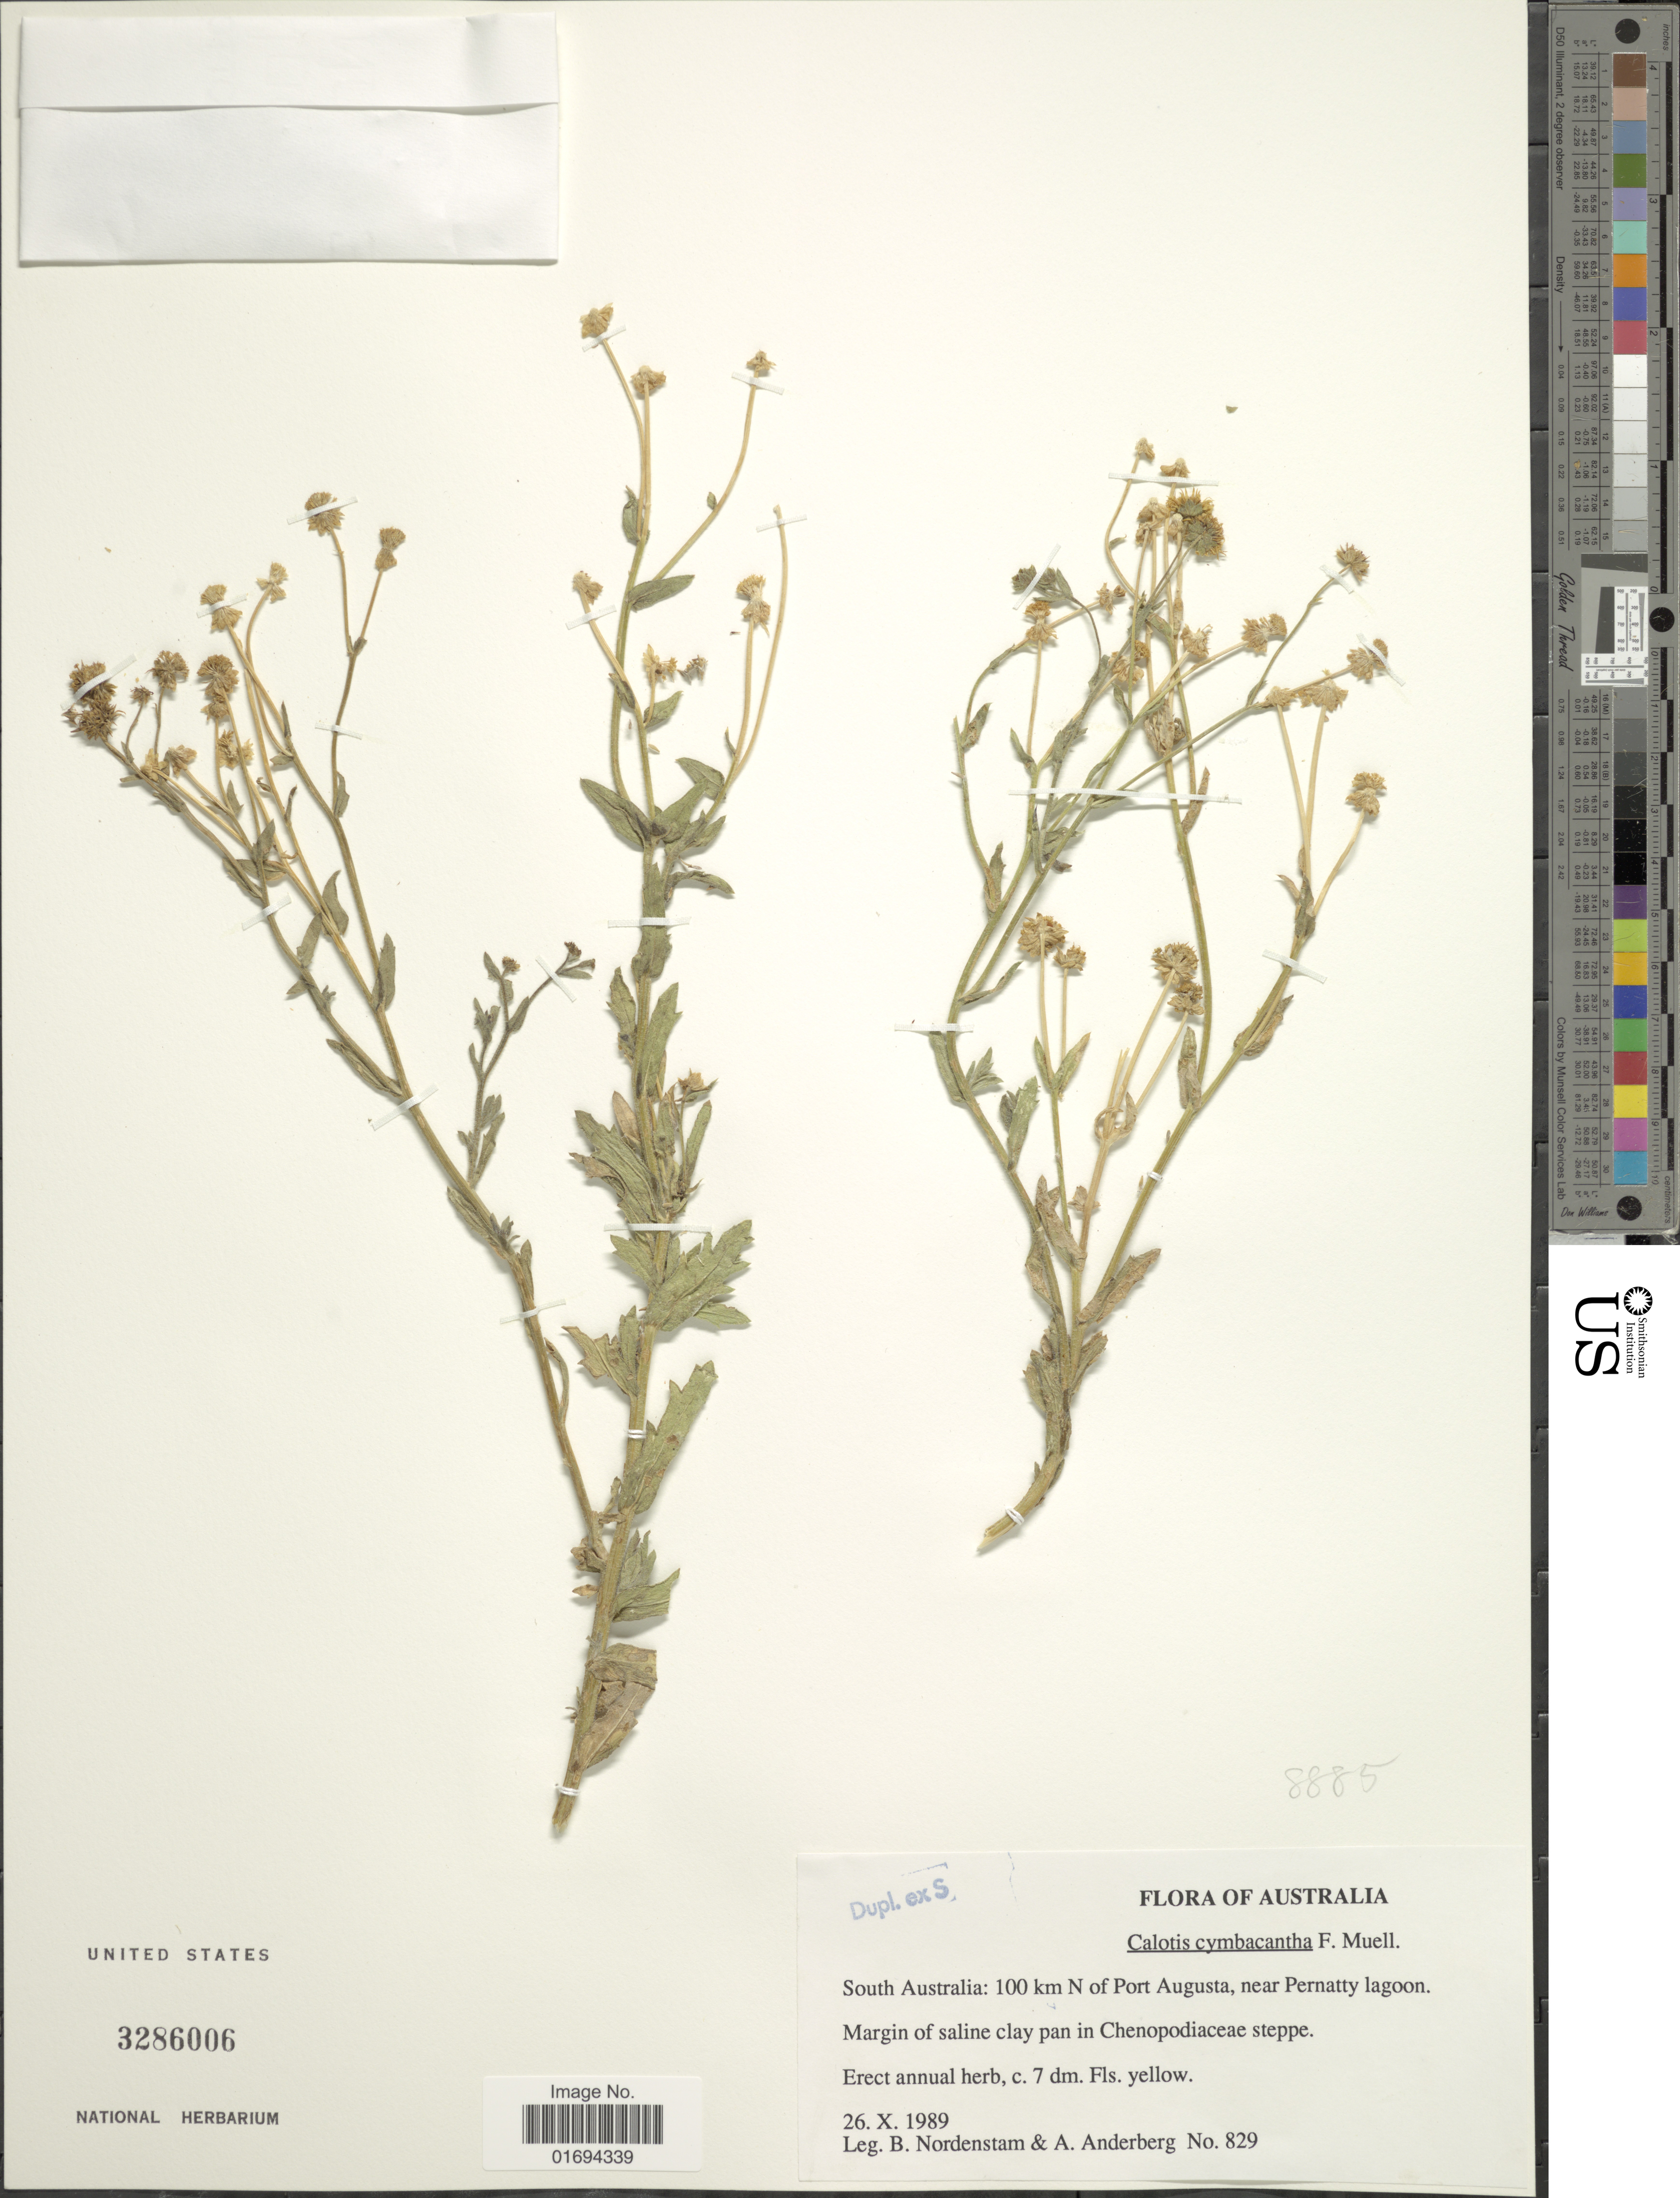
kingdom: Plantae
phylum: Tracheophyta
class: Magnoliopsida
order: Asterales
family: Asteraceae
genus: Calotis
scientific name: Calotis cymbacantha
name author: F. Muell.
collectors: B. Nordenstam & A. A. Anderberg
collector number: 829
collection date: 1989-10-26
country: Australia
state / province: South Australia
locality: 100 km N of Port Augusta, near Pernatty lagoon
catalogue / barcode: US 3286006